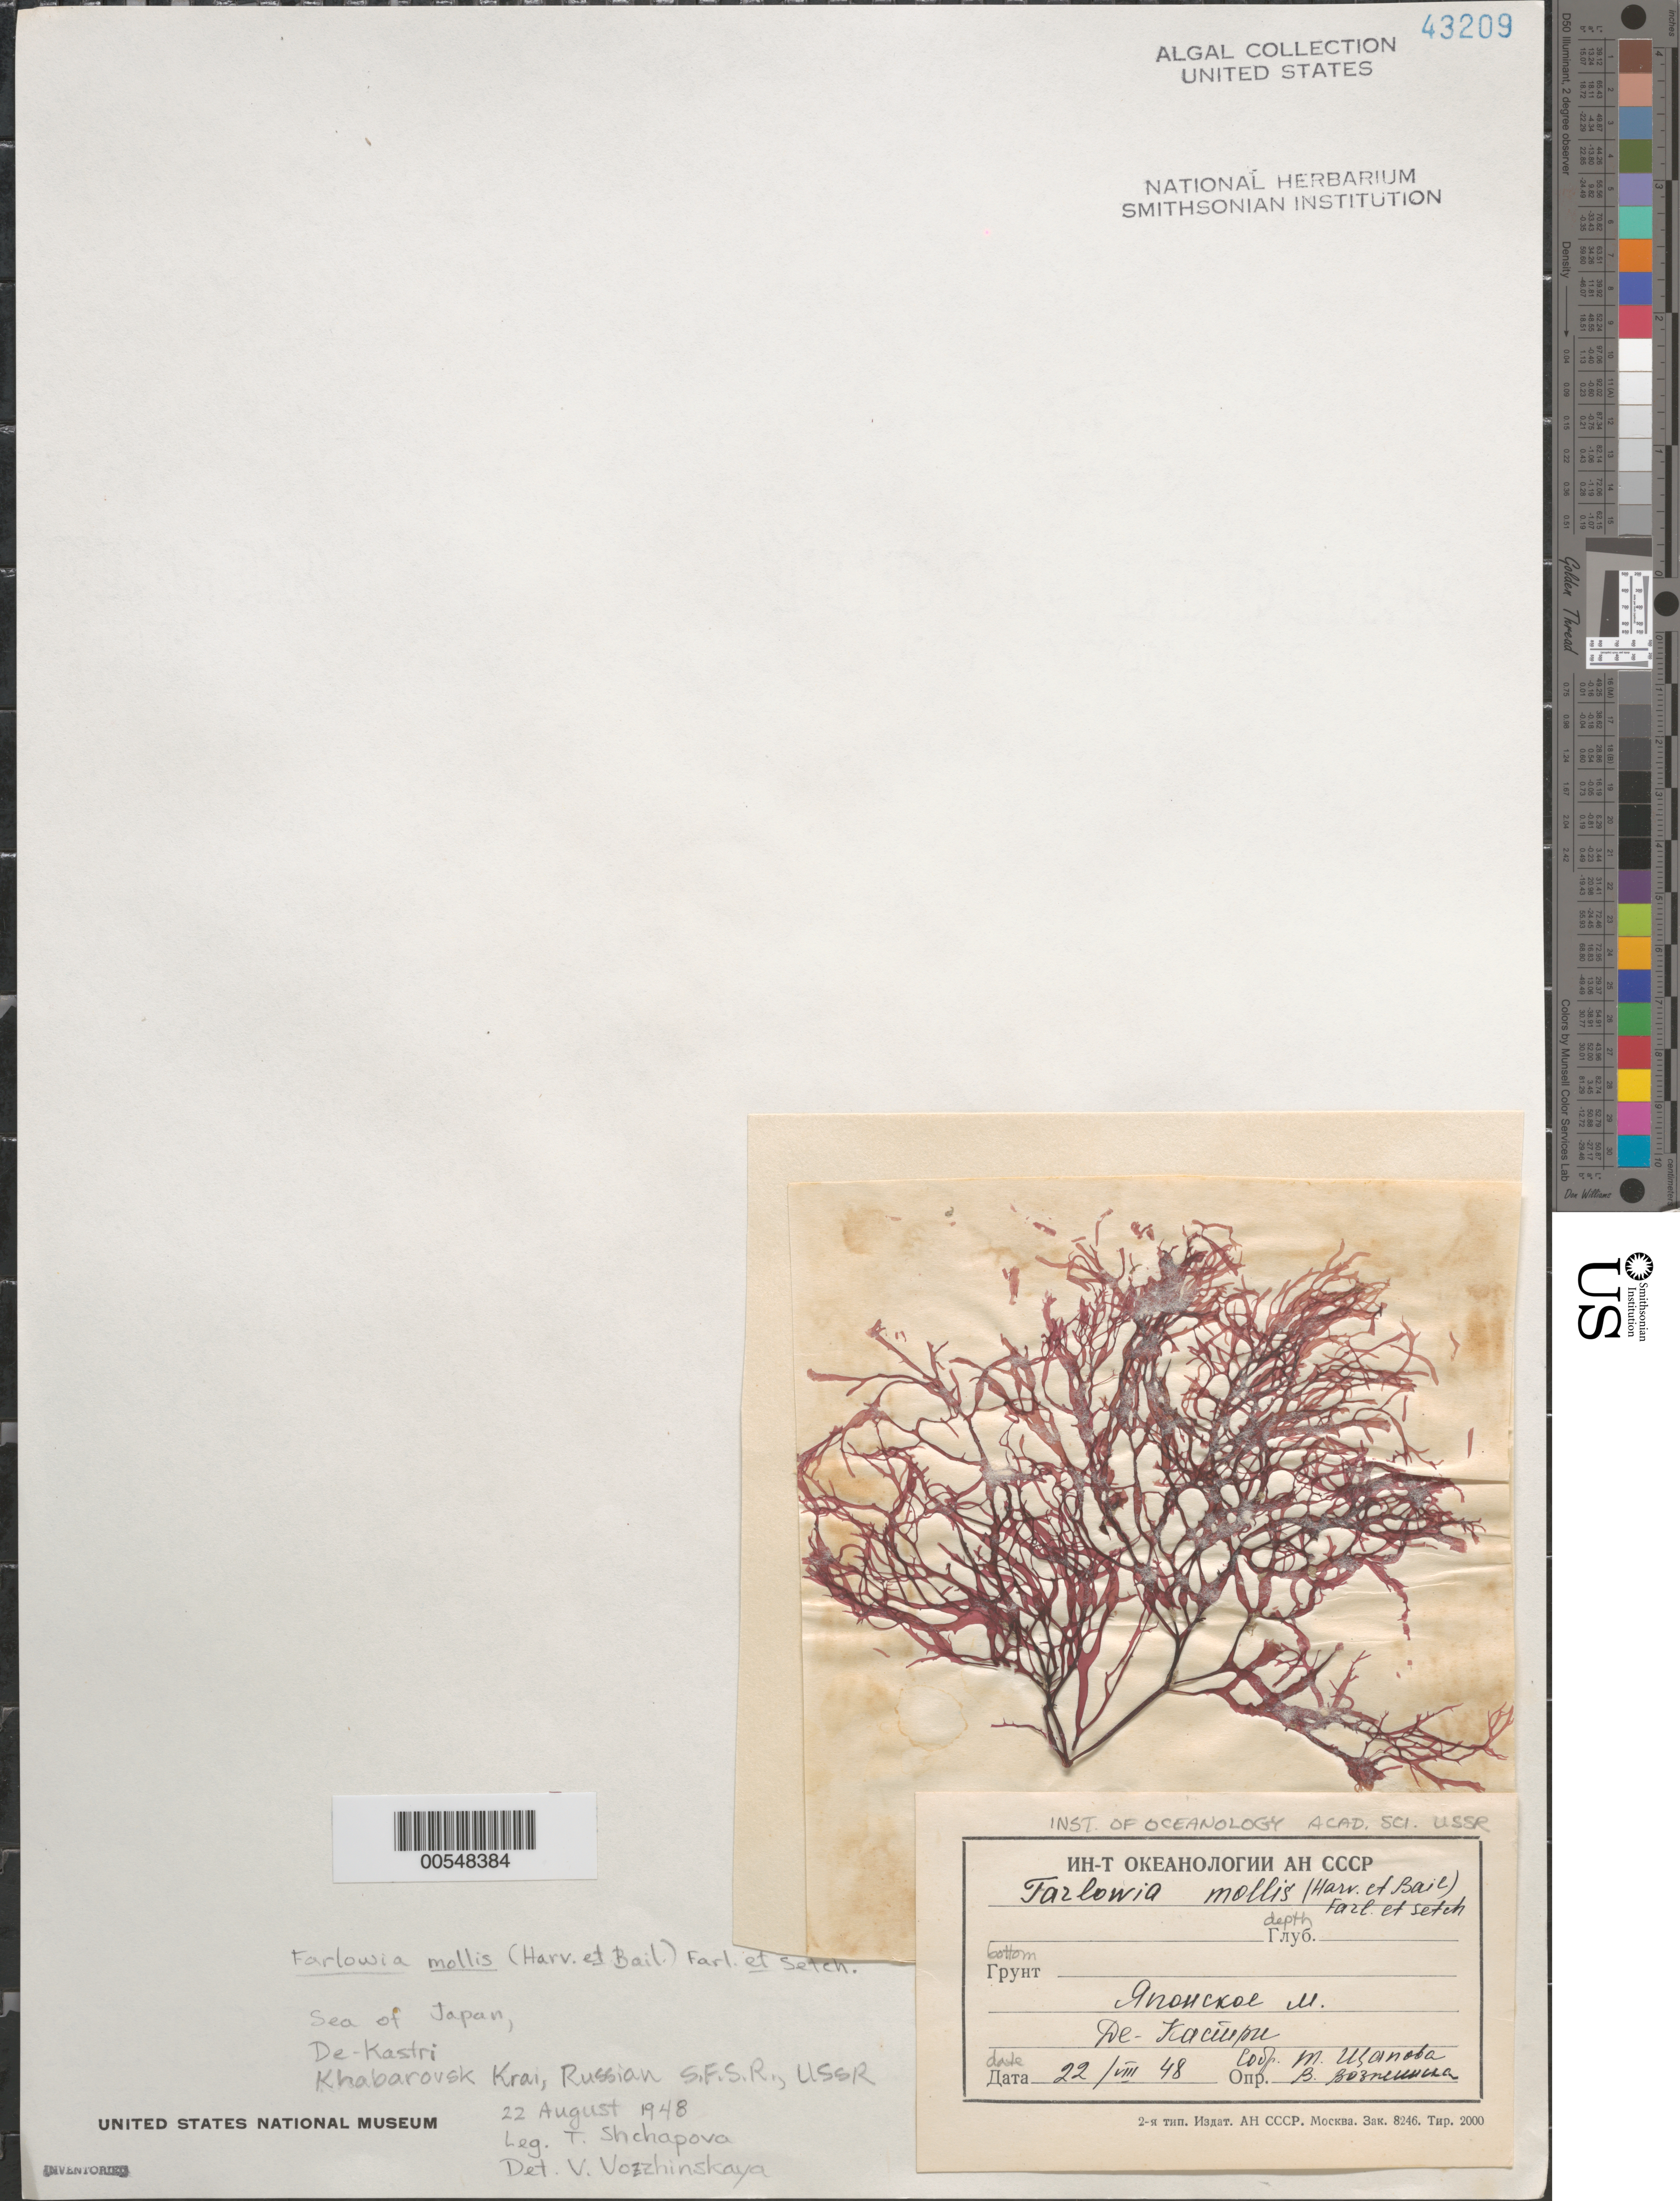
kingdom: Plantae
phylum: Rhodophyta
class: Florideophyceae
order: Gigartinales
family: Dumontiaceae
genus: Farlowia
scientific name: Farlowia mollis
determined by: Vozzhinskaya, V.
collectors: T. Shchapova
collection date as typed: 22 Aug 1948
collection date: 1948-08-22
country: Russian Federation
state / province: Khabarovsk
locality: Sea of Japan, De Kastri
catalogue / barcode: US 43209